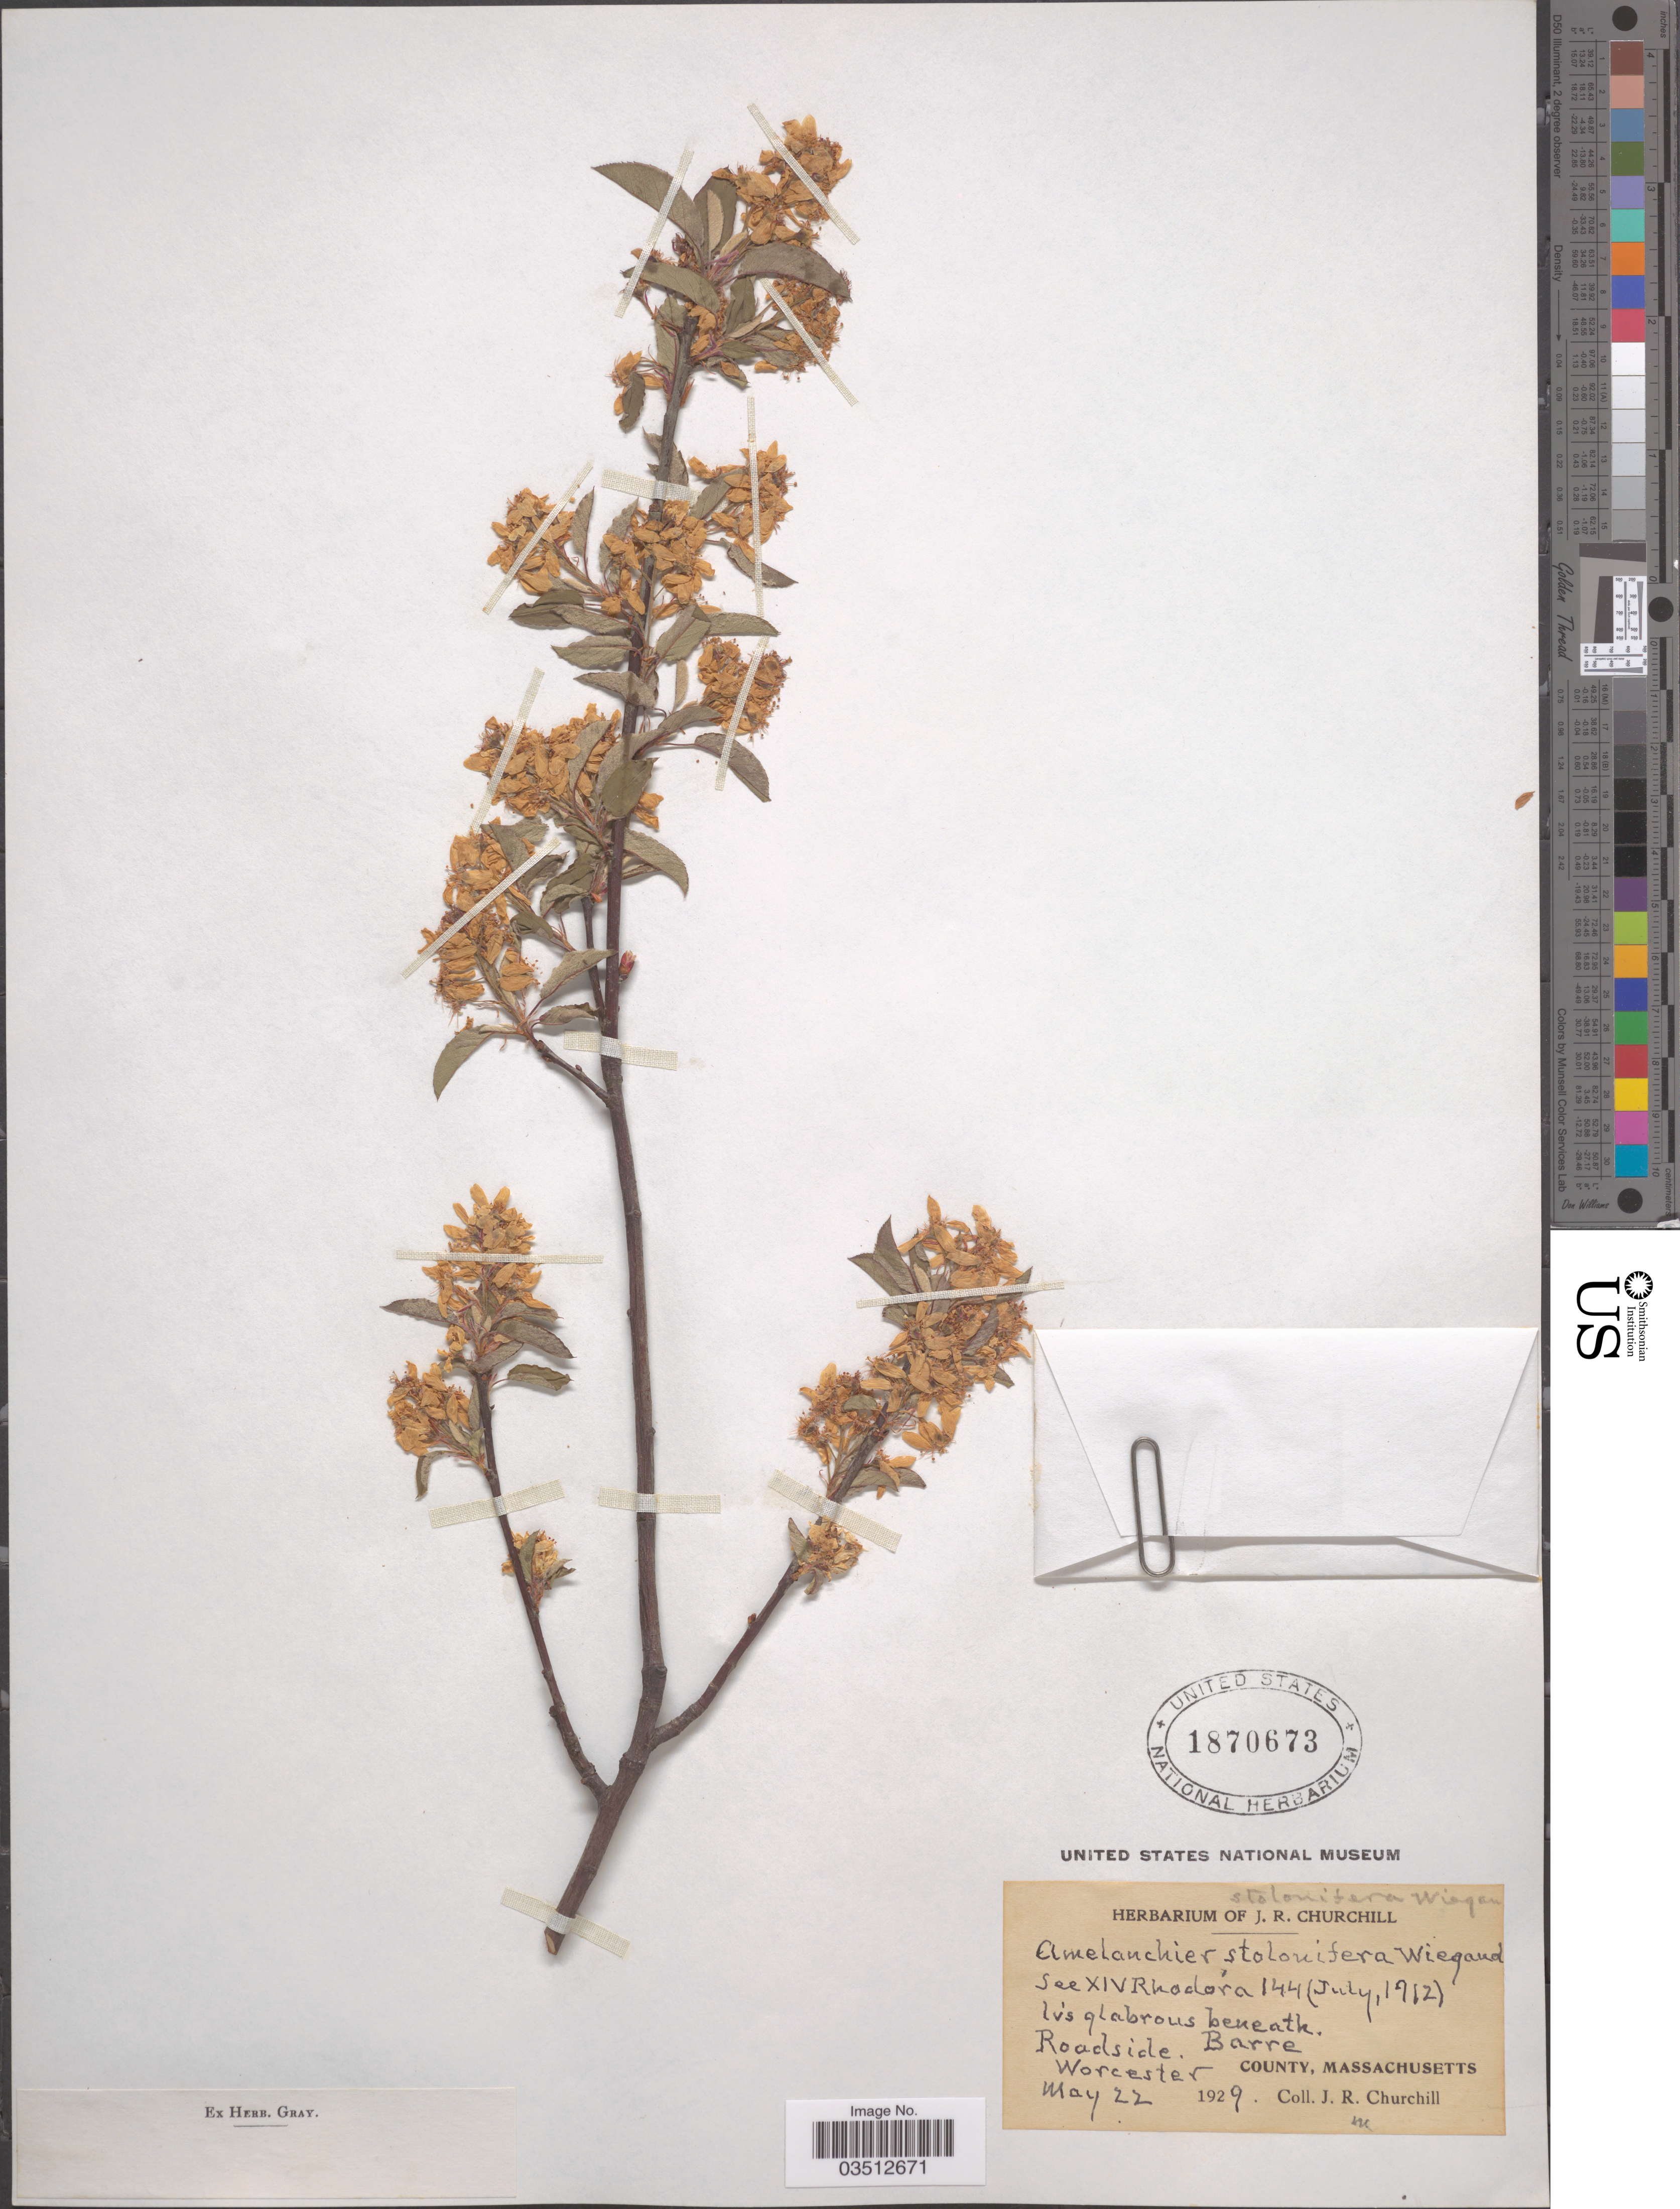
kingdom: Plantae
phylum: Tracheophyta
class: Magnoliopsida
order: Rosales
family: Rosaceae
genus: Amelanchier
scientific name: Amelanchier stolonifera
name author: Wiegand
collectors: J. Churchill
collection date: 1929-05-22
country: United States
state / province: Massachusetts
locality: Roadside, Barre, Worcester County.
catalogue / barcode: US 1870673